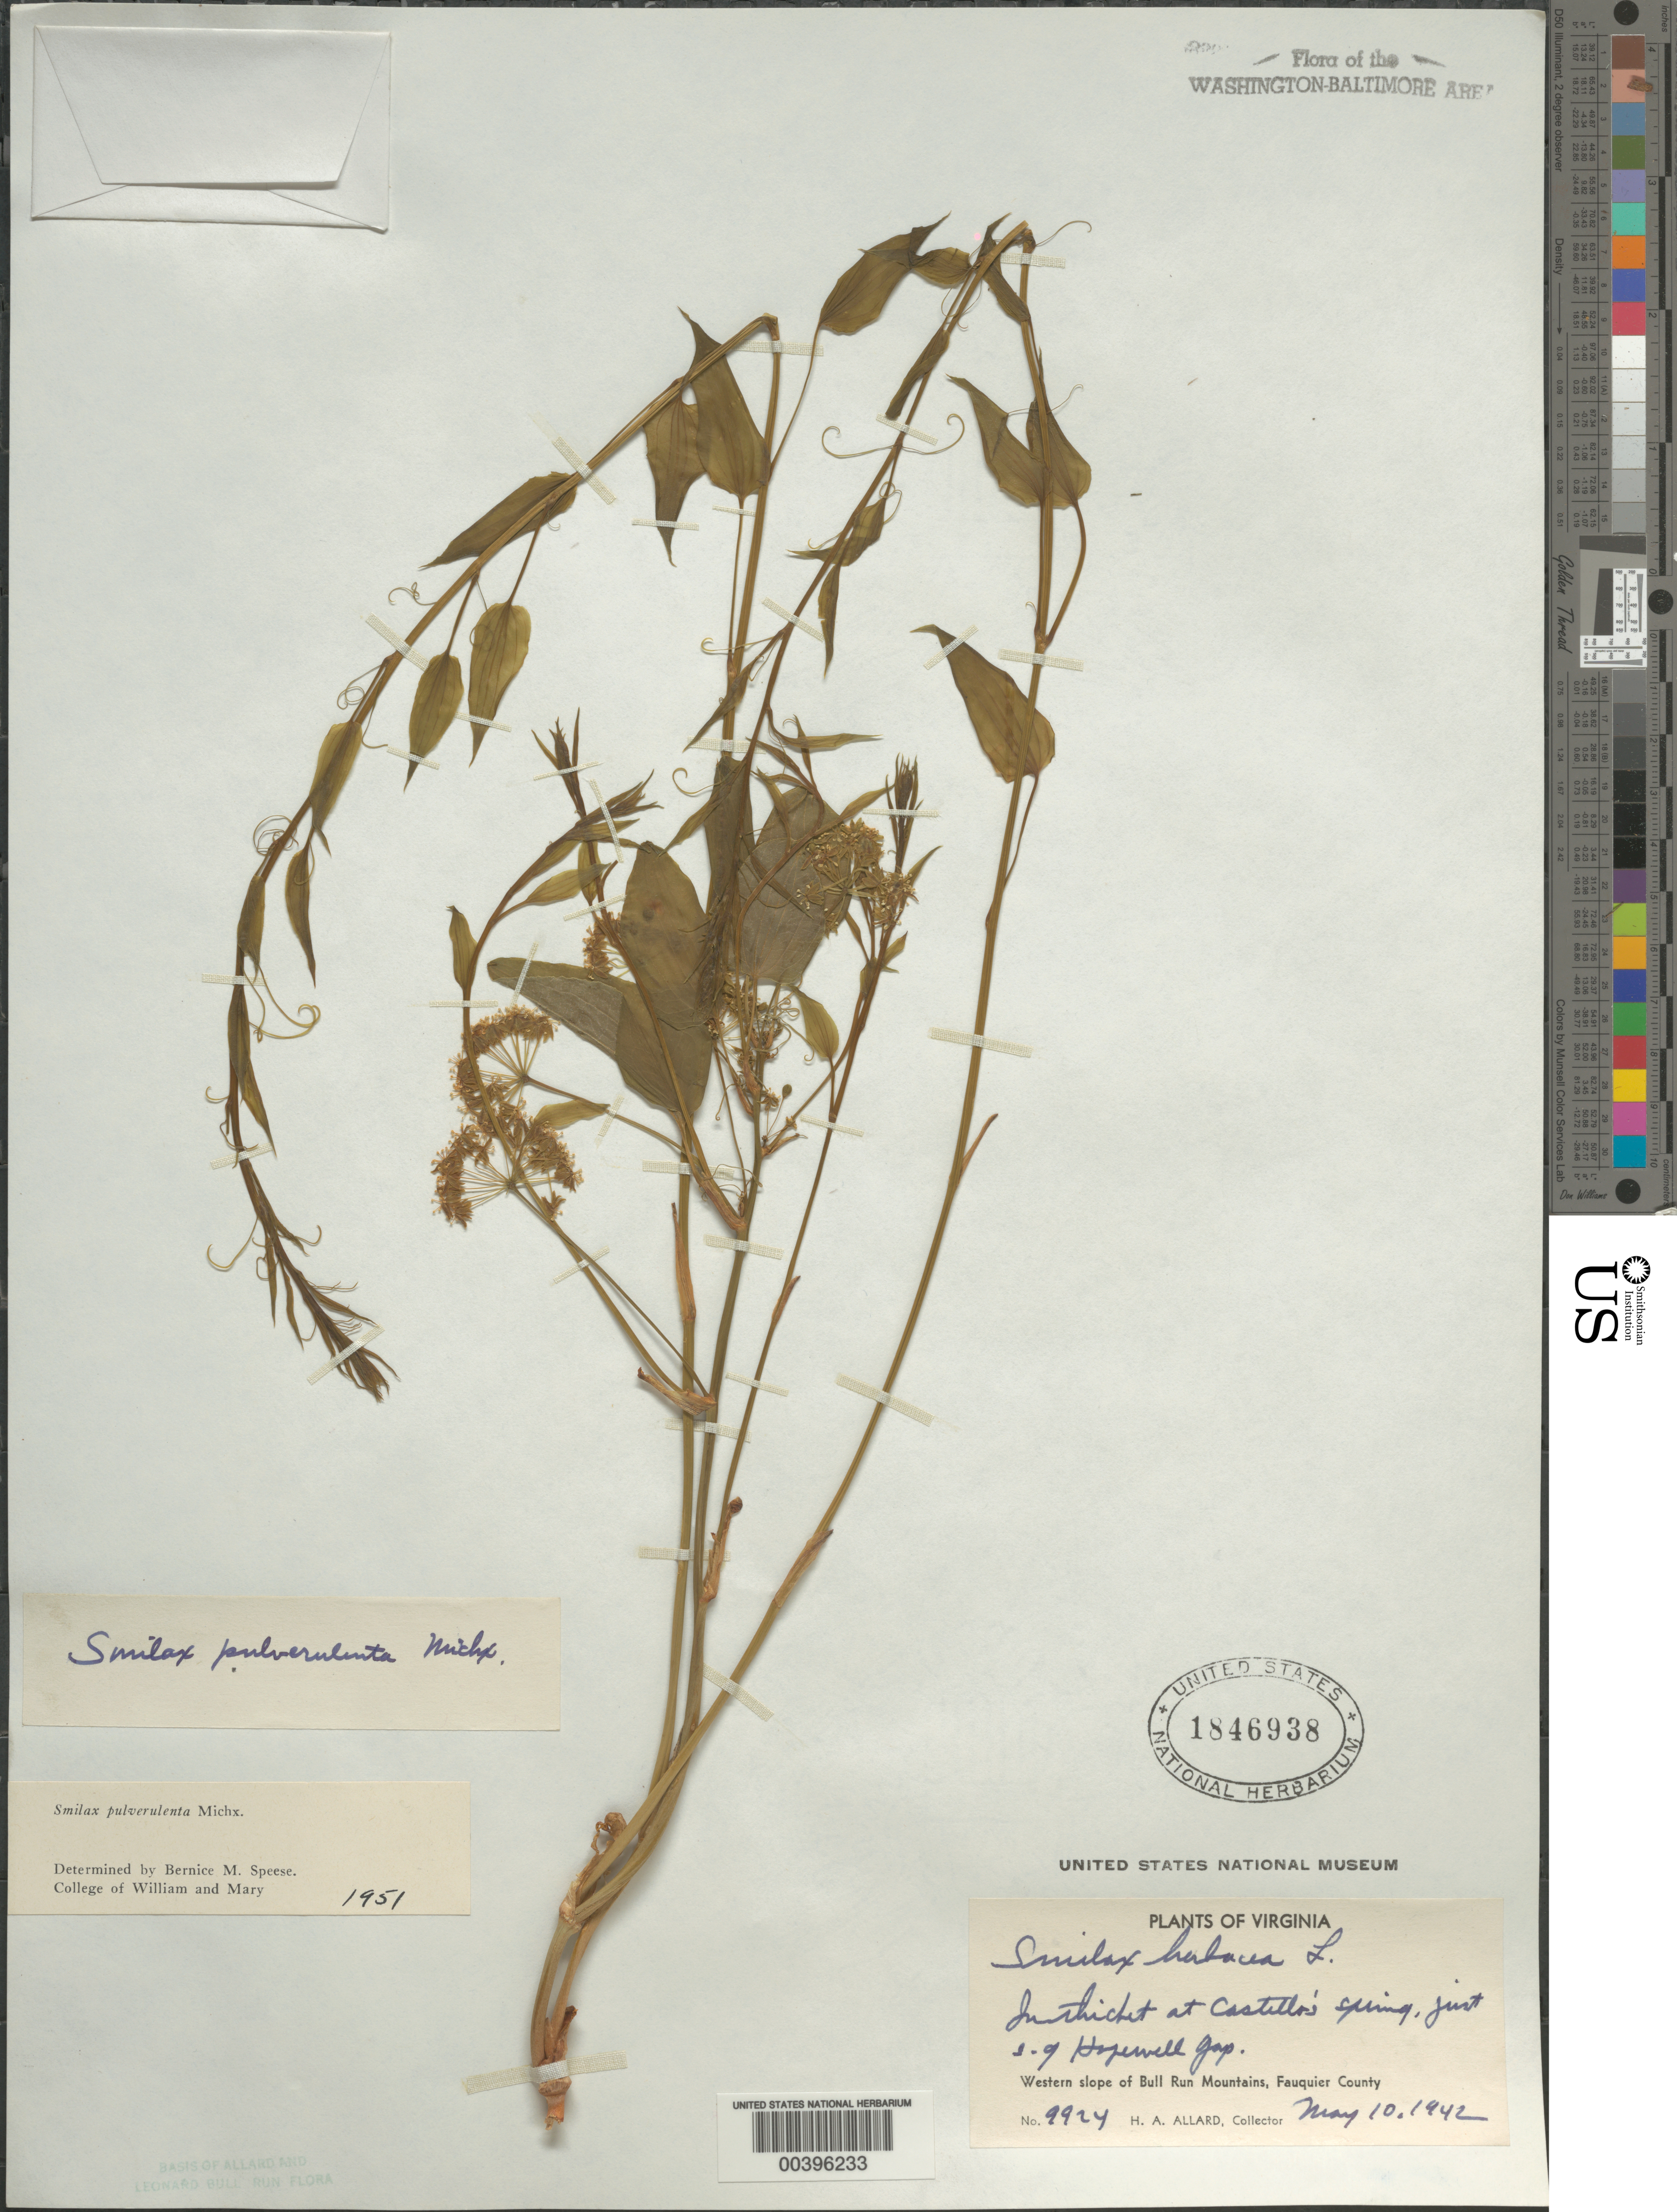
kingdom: Plantae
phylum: Tracheophyta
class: Liliopsida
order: Liliales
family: Smilacaceae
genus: Smilax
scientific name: Smilax pulverulenta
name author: Michx.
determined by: Speese, B. M.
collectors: H. A. Allard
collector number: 9924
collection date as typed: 10 May 1942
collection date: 1942-05-10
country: United States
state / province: Virginia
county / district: Fauquier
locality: South of Hopewell Gap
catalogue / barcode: US 1846938